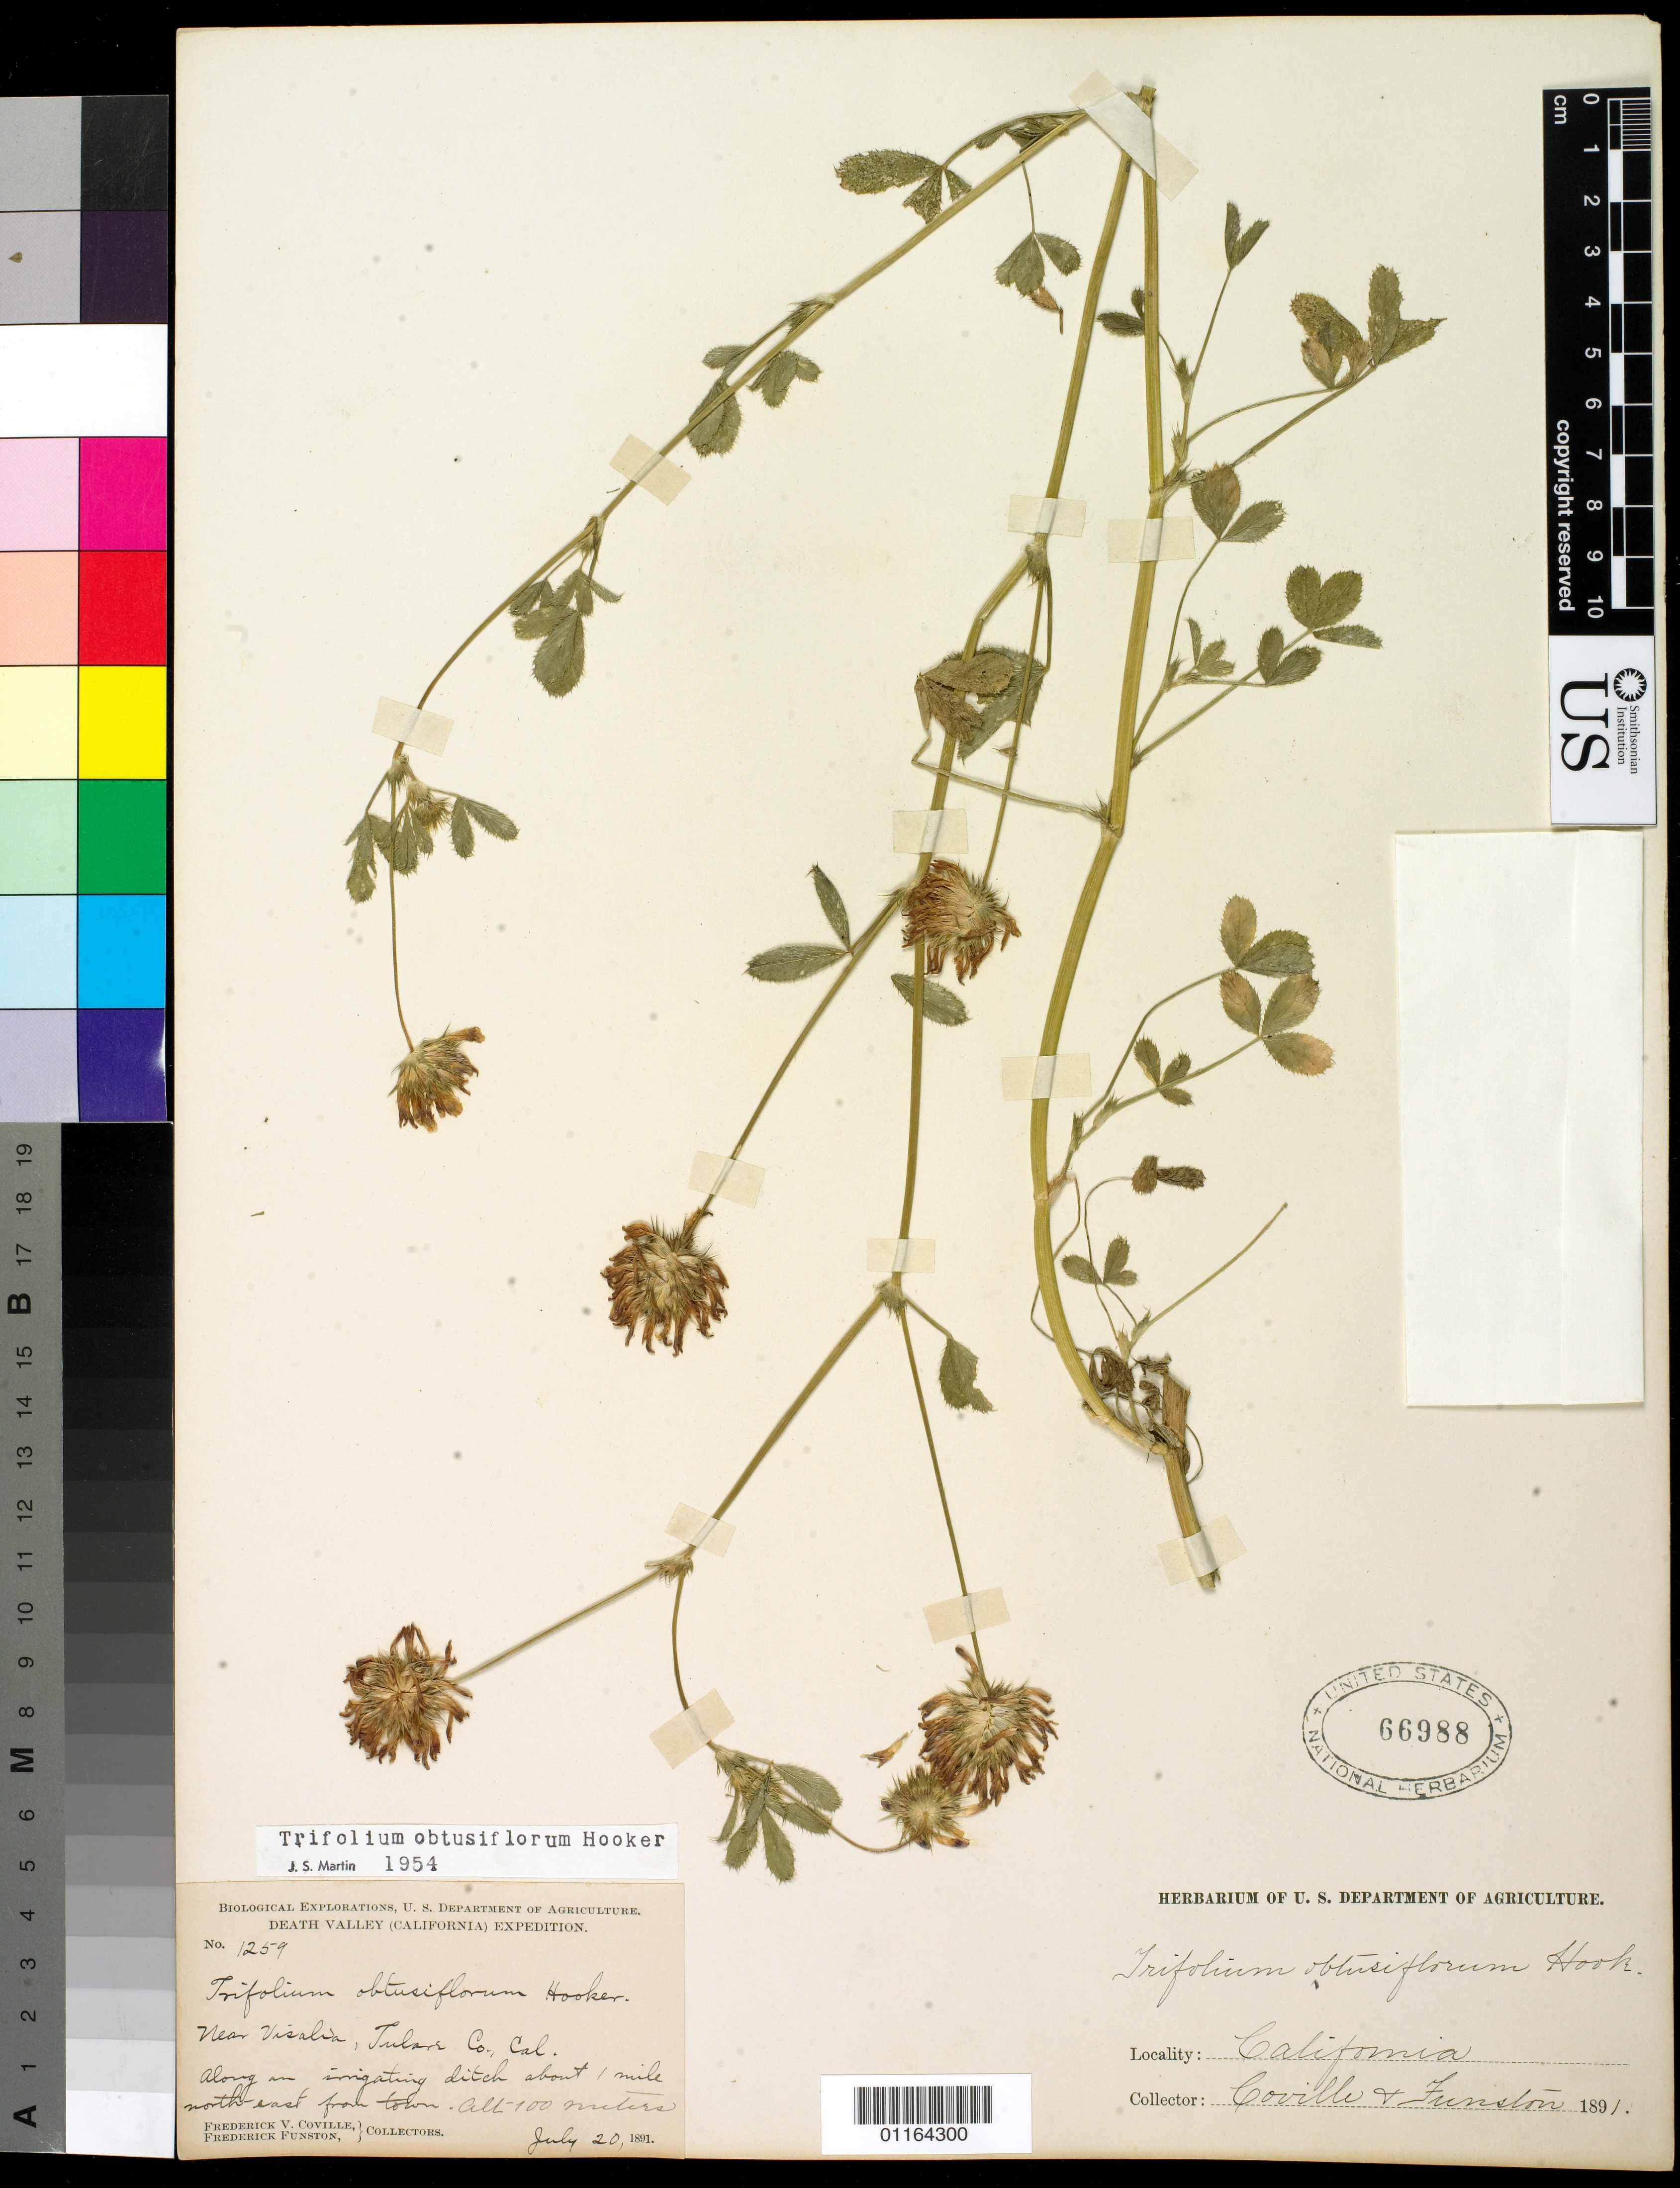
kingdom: Plantae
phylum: Tracheophyta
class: Magnoliopsida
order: Fabales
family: Fabaceae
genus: Trifolium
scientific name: Trifolium obtusiflorum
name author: Hook.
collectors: F. V. Coville & F. Funston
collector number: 1259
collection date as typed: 20 Jul 1891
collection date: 1891-07-20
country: United States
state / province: California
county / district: Tulare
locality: Near Visalia, along an irrigating ditch about 1 mile north east from town.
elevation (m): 100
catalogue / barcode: US 66988